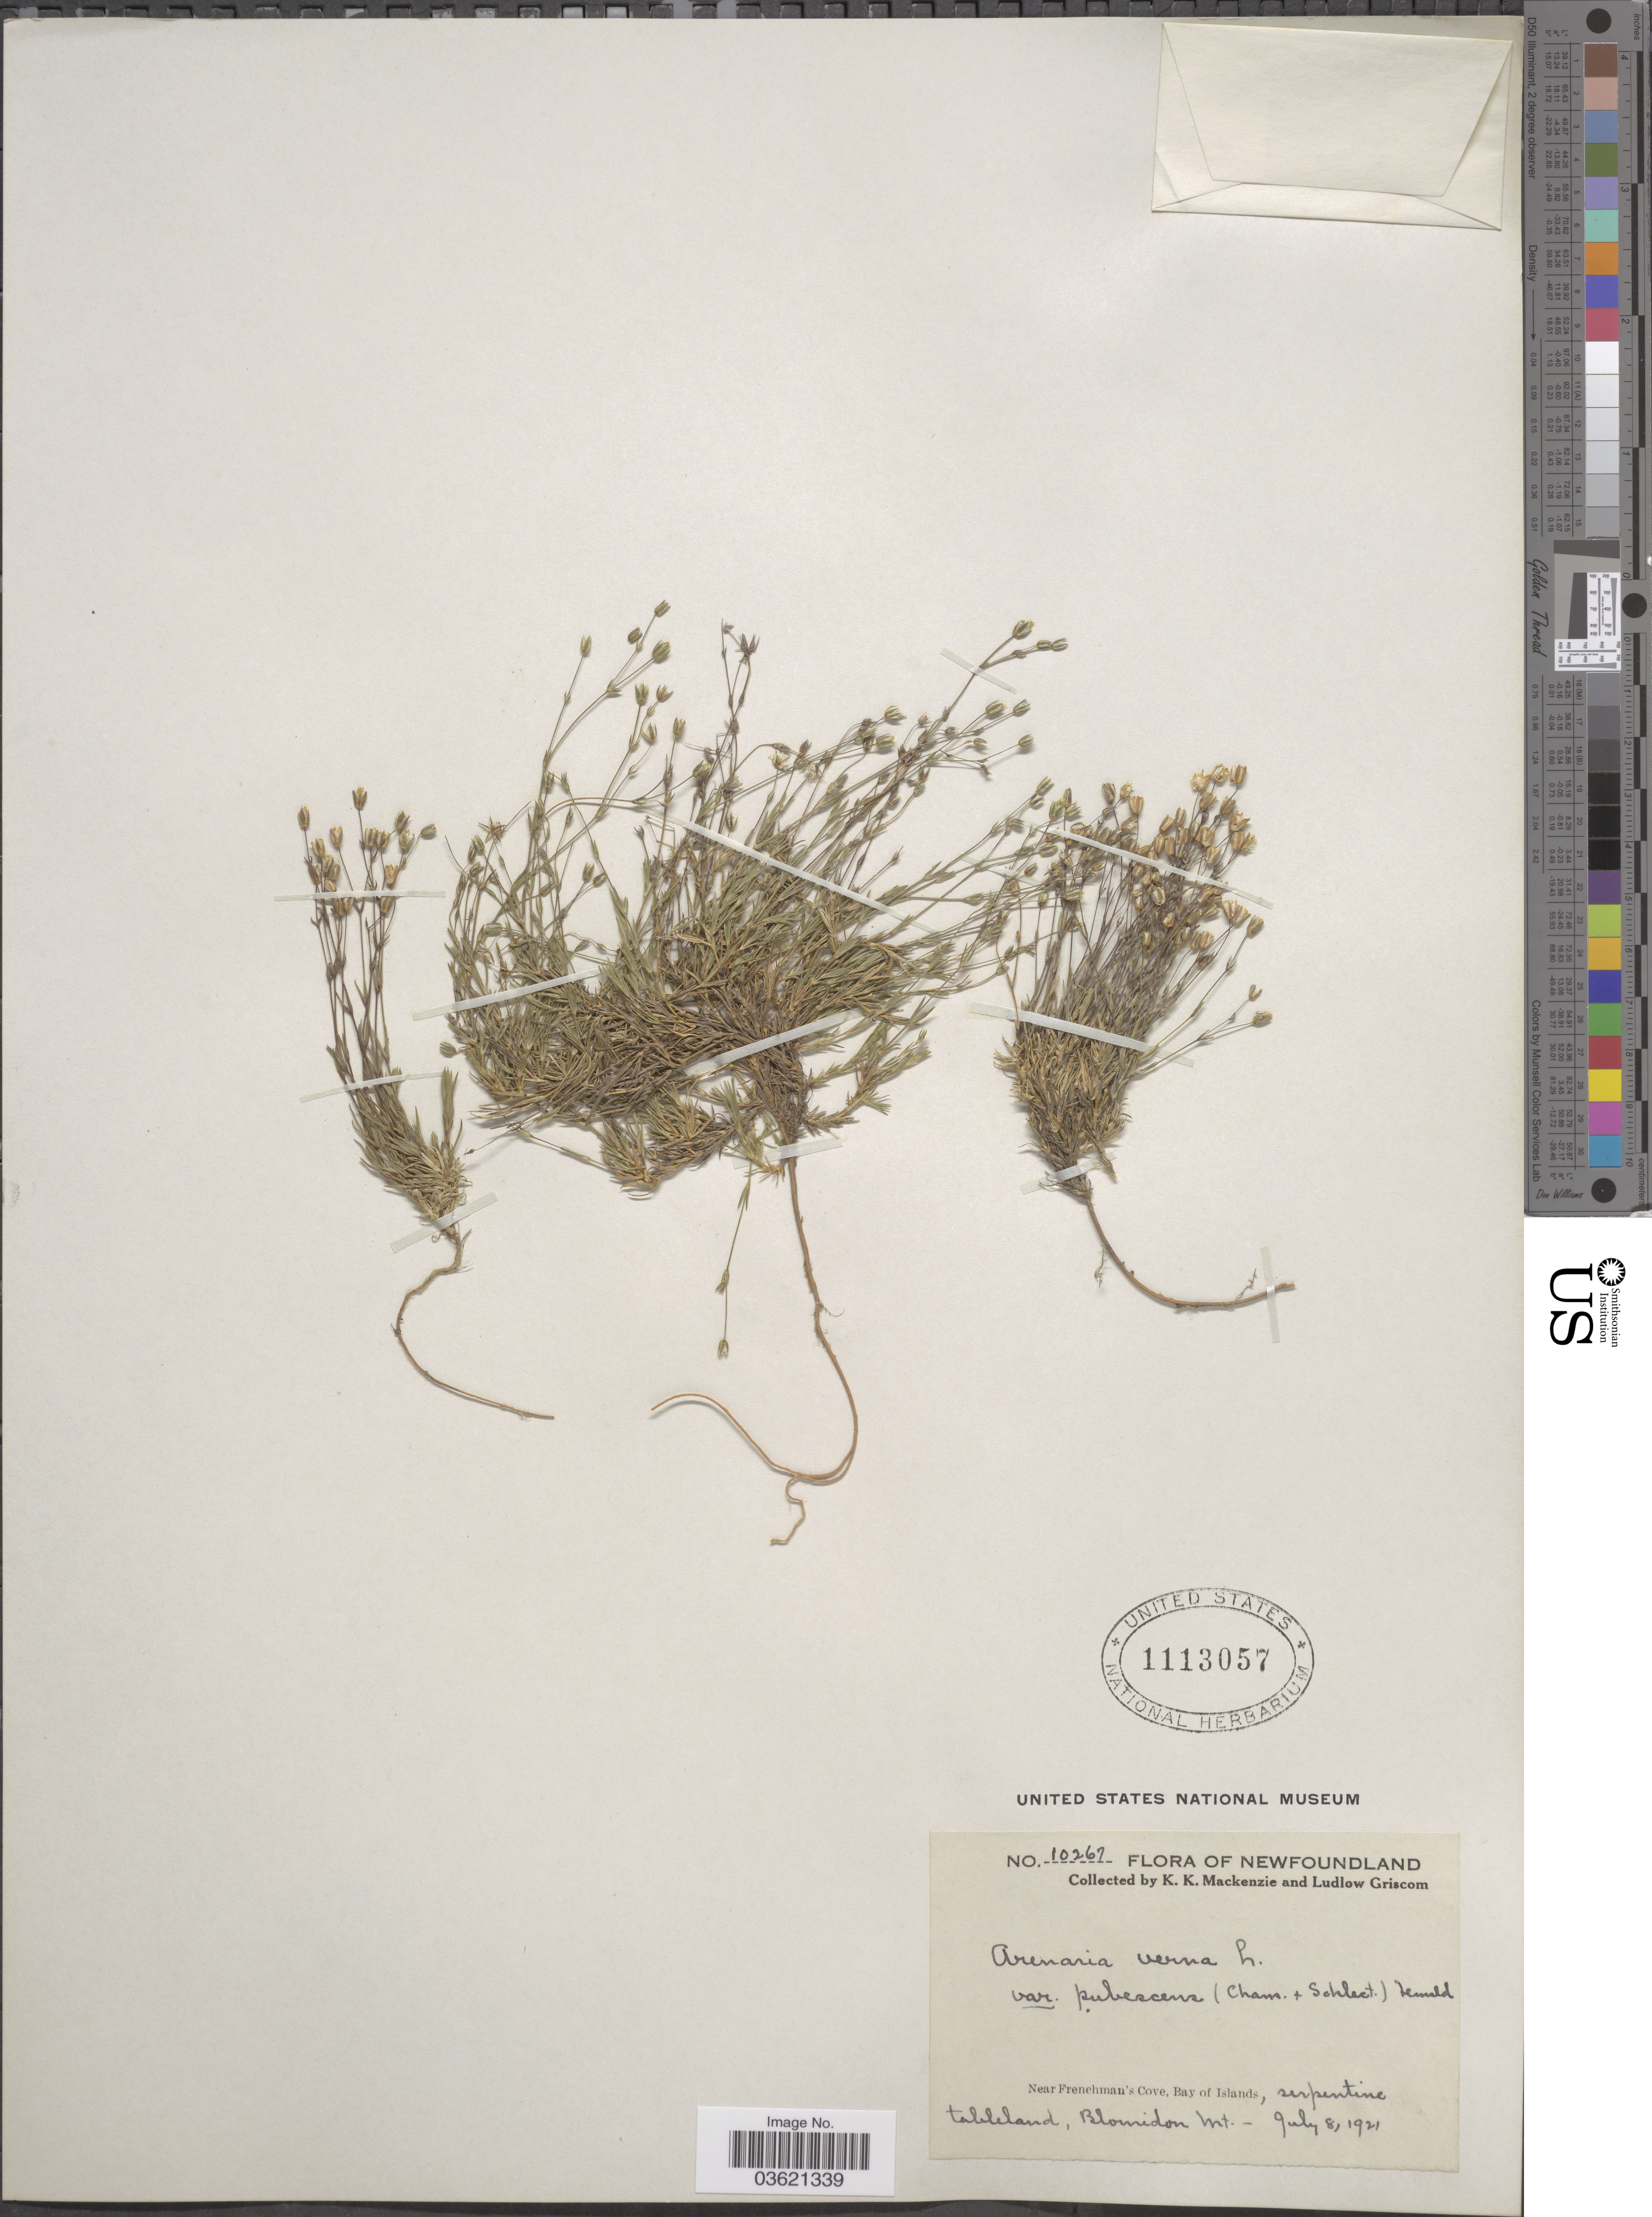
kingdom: Plantae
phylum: Tracheophyta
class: Magnoliopsida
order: Caryophyllales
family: Caryophyllaceae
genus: Arenaria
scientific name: Arenaria verna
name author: L.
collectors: K. K. Mackenzie & L. Griscom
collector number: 10267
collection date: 1921-07-08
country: Canada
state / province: Newfoundland and Labrador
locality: Near Frenchman's Cove, Bay of Islands, serpentine tableland, Blomidon Mt.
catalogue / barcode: US 1113057